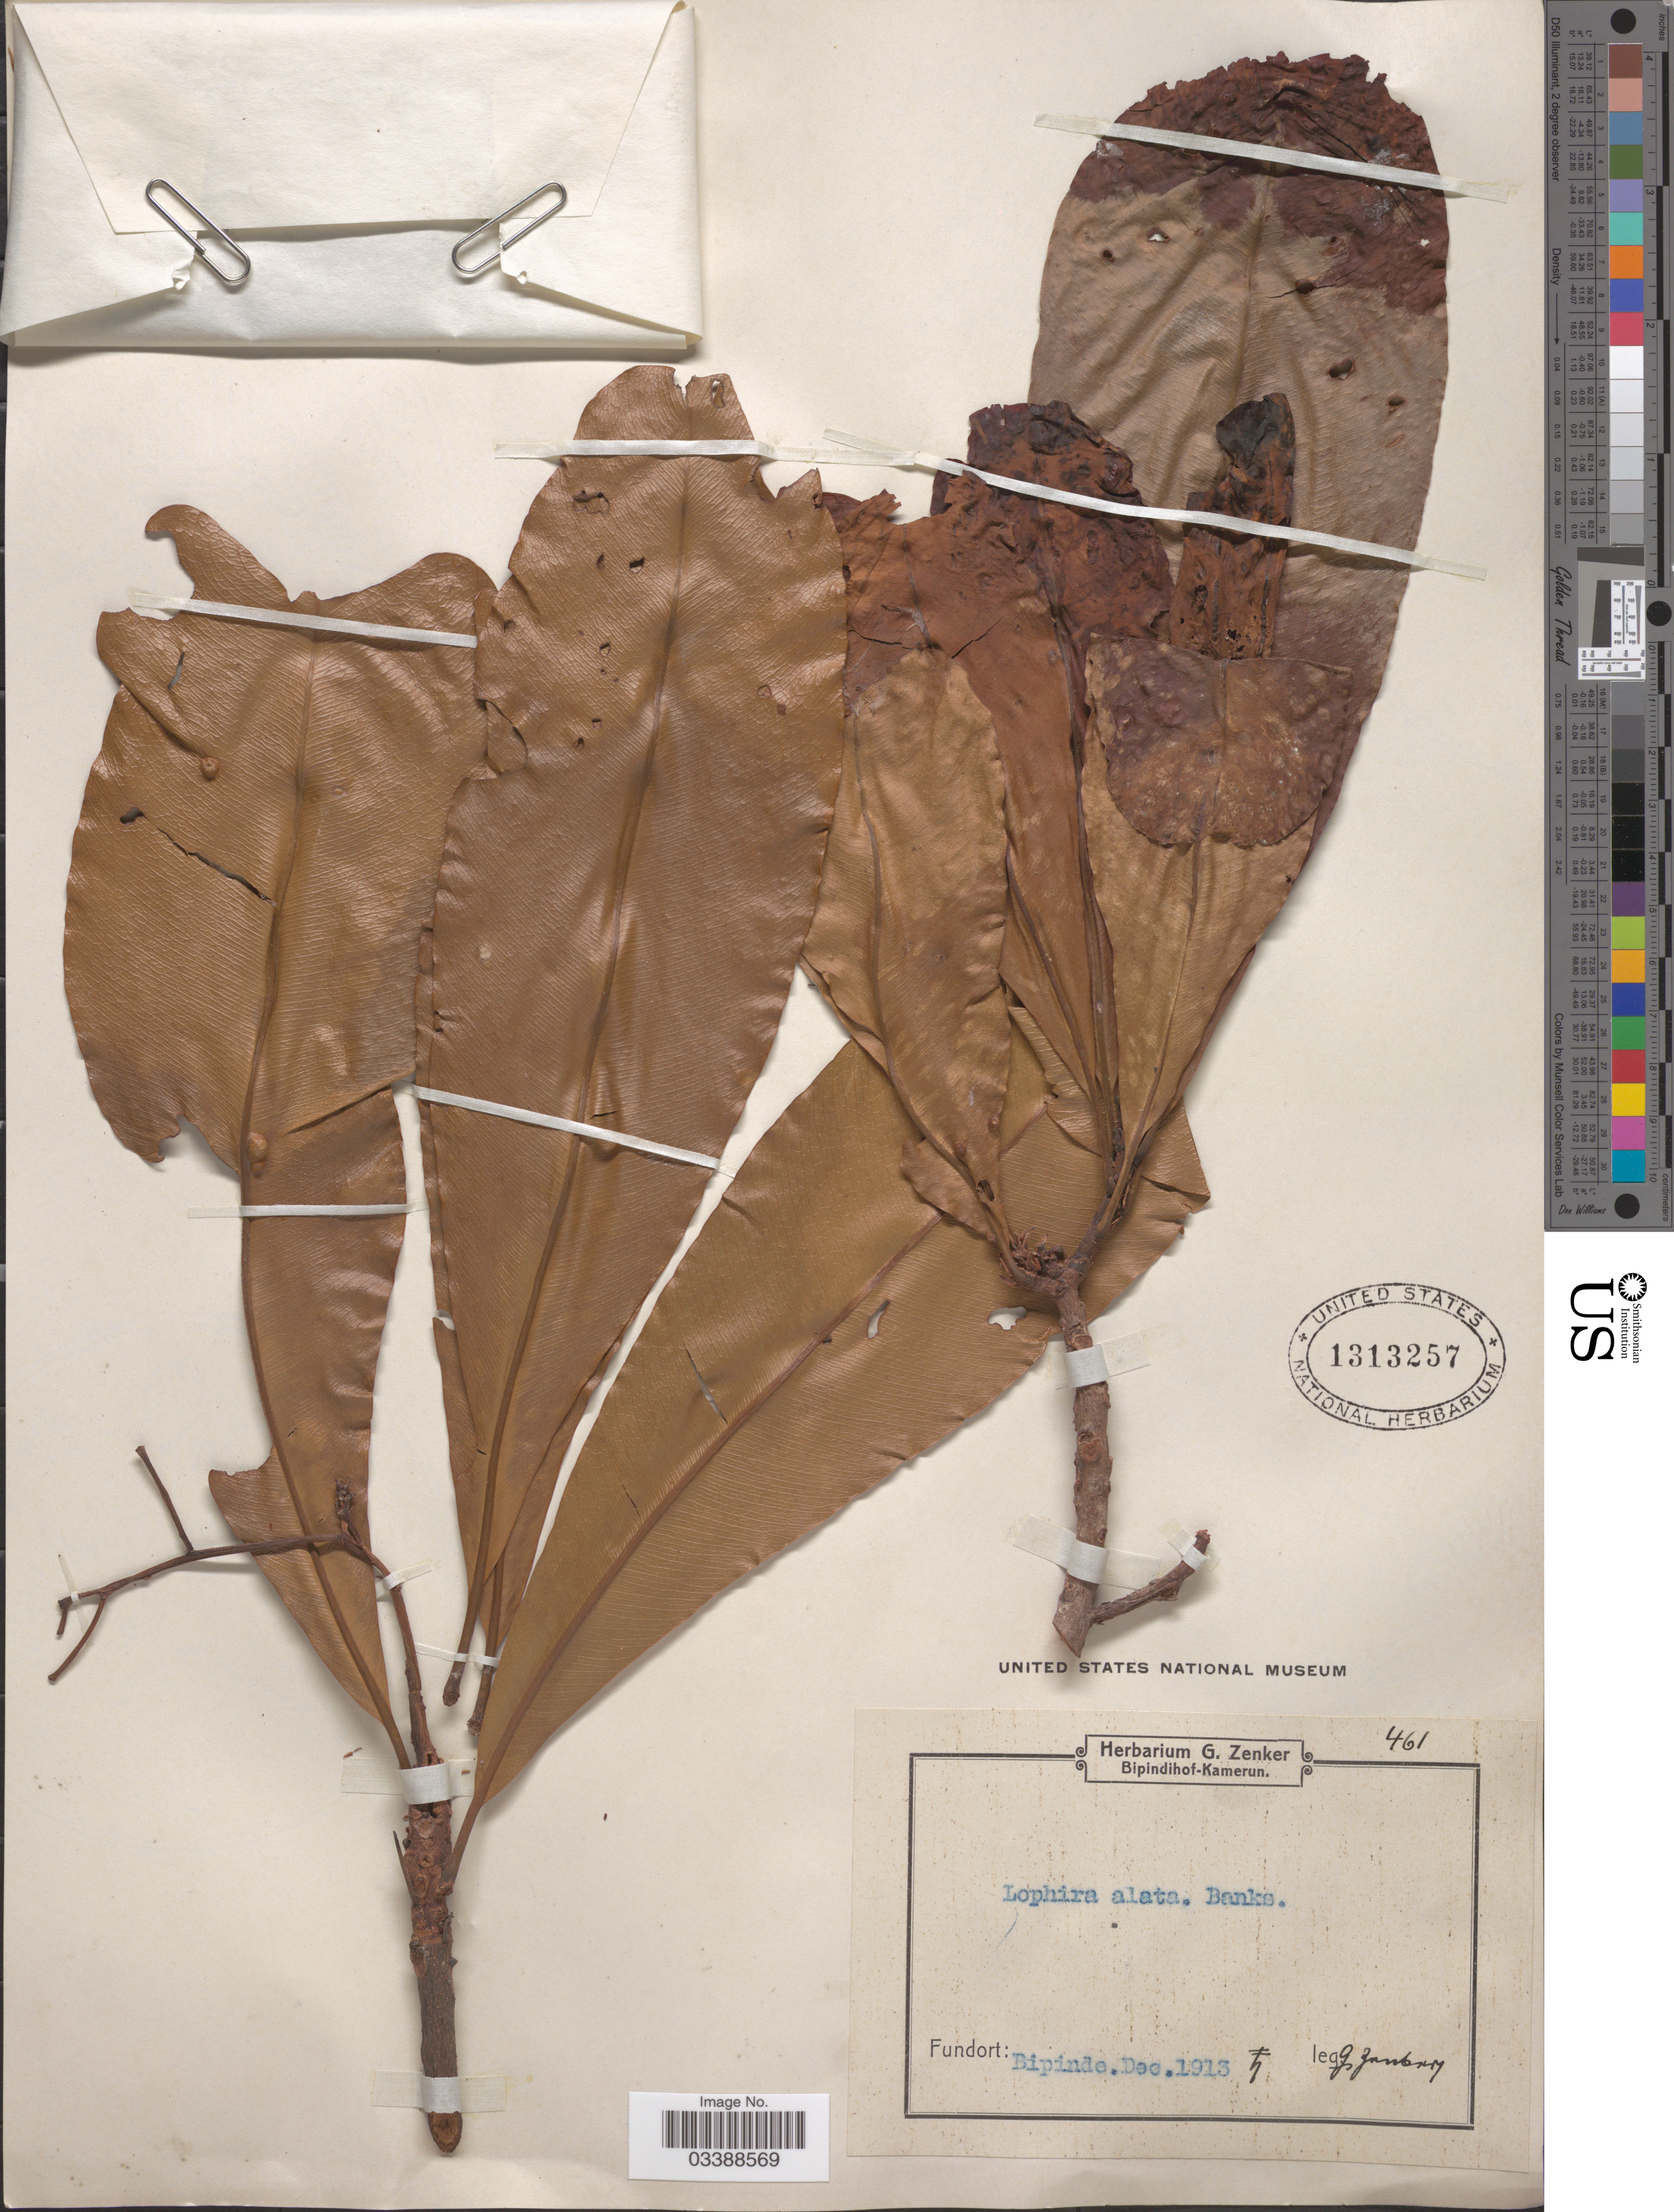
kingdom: Plantae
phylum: Tracheophyta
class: Magnoliopsida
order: Malpighiales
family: Ochnaceae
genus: Lophira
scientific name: Lophira alata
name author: Banks ex C.F. Gaertn.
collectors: G. A. Zenker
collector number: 461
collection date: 1913-12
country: Cameroon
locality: Bipinde.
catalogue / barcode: US 1313257